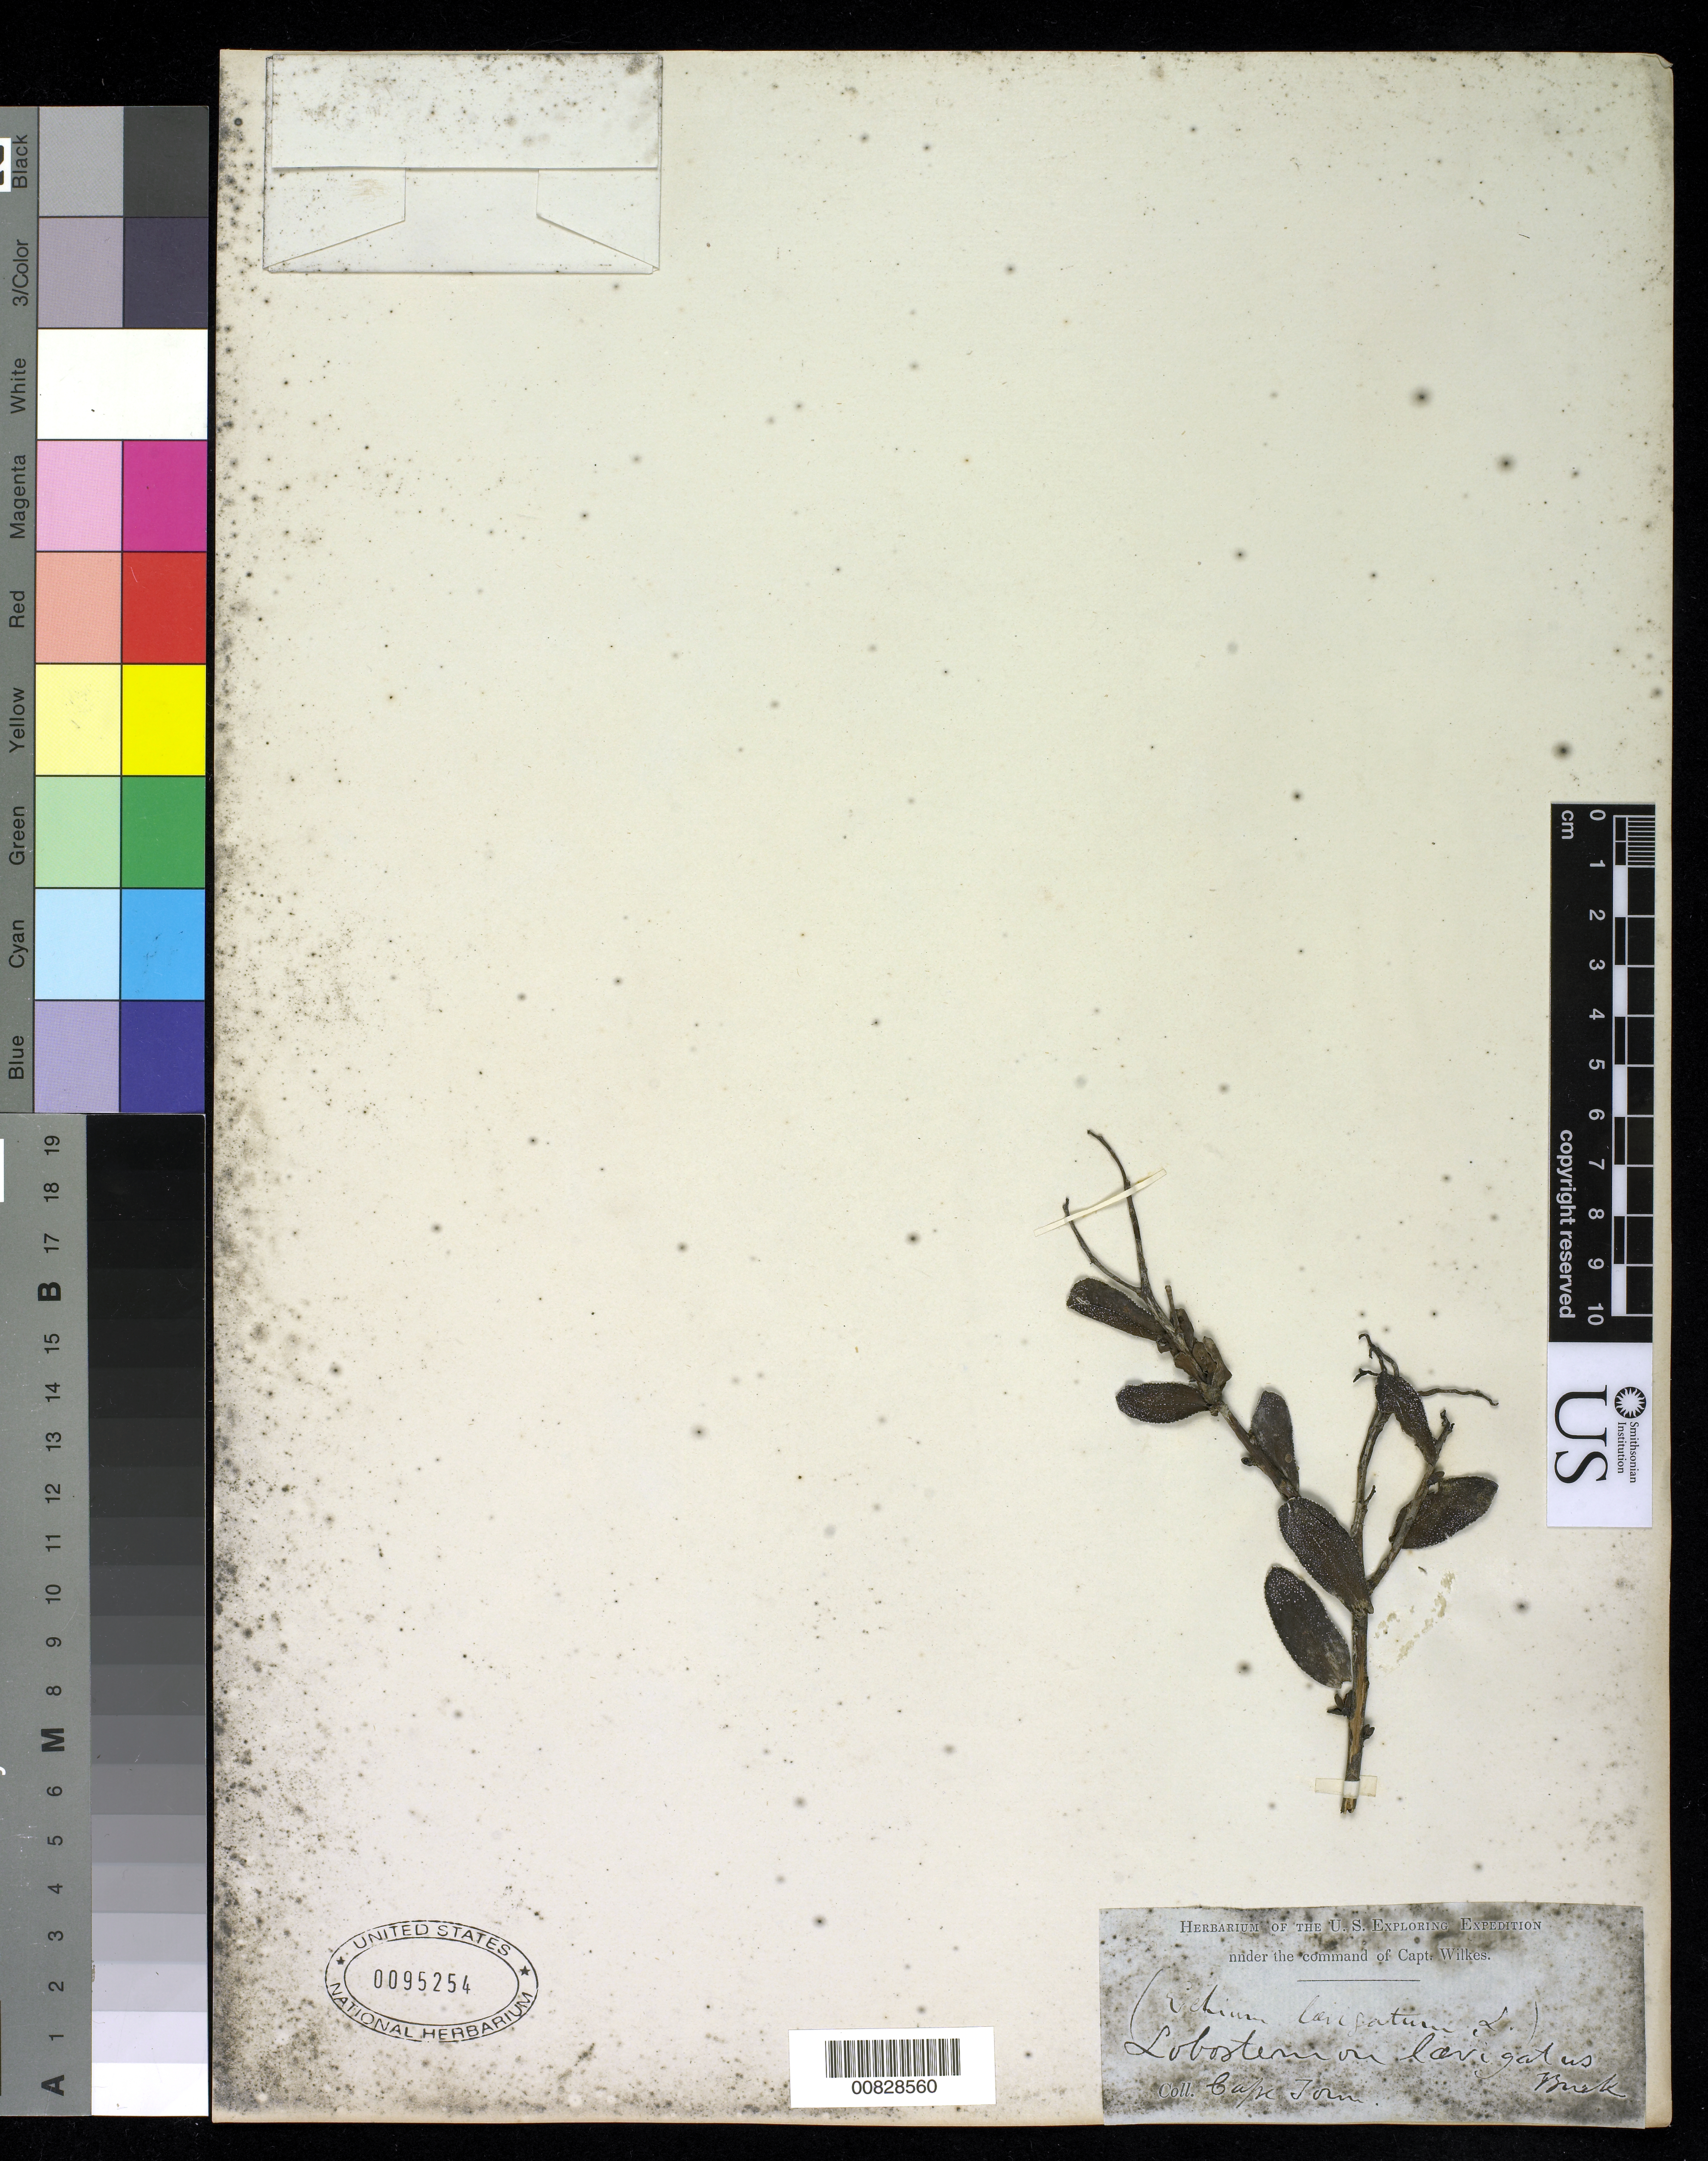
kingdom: Plantae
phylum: Tracheophyta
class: Magnoliopsida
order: Boraginales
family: Boraginaceae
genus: Lobostemon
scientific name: Lobostemon laevigatus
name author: (L.) Buek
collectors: Wilkes Explor. Exped.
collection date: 1838/1842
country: South Africa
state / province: Western Cape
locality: Cape Town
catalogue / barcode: US 95254